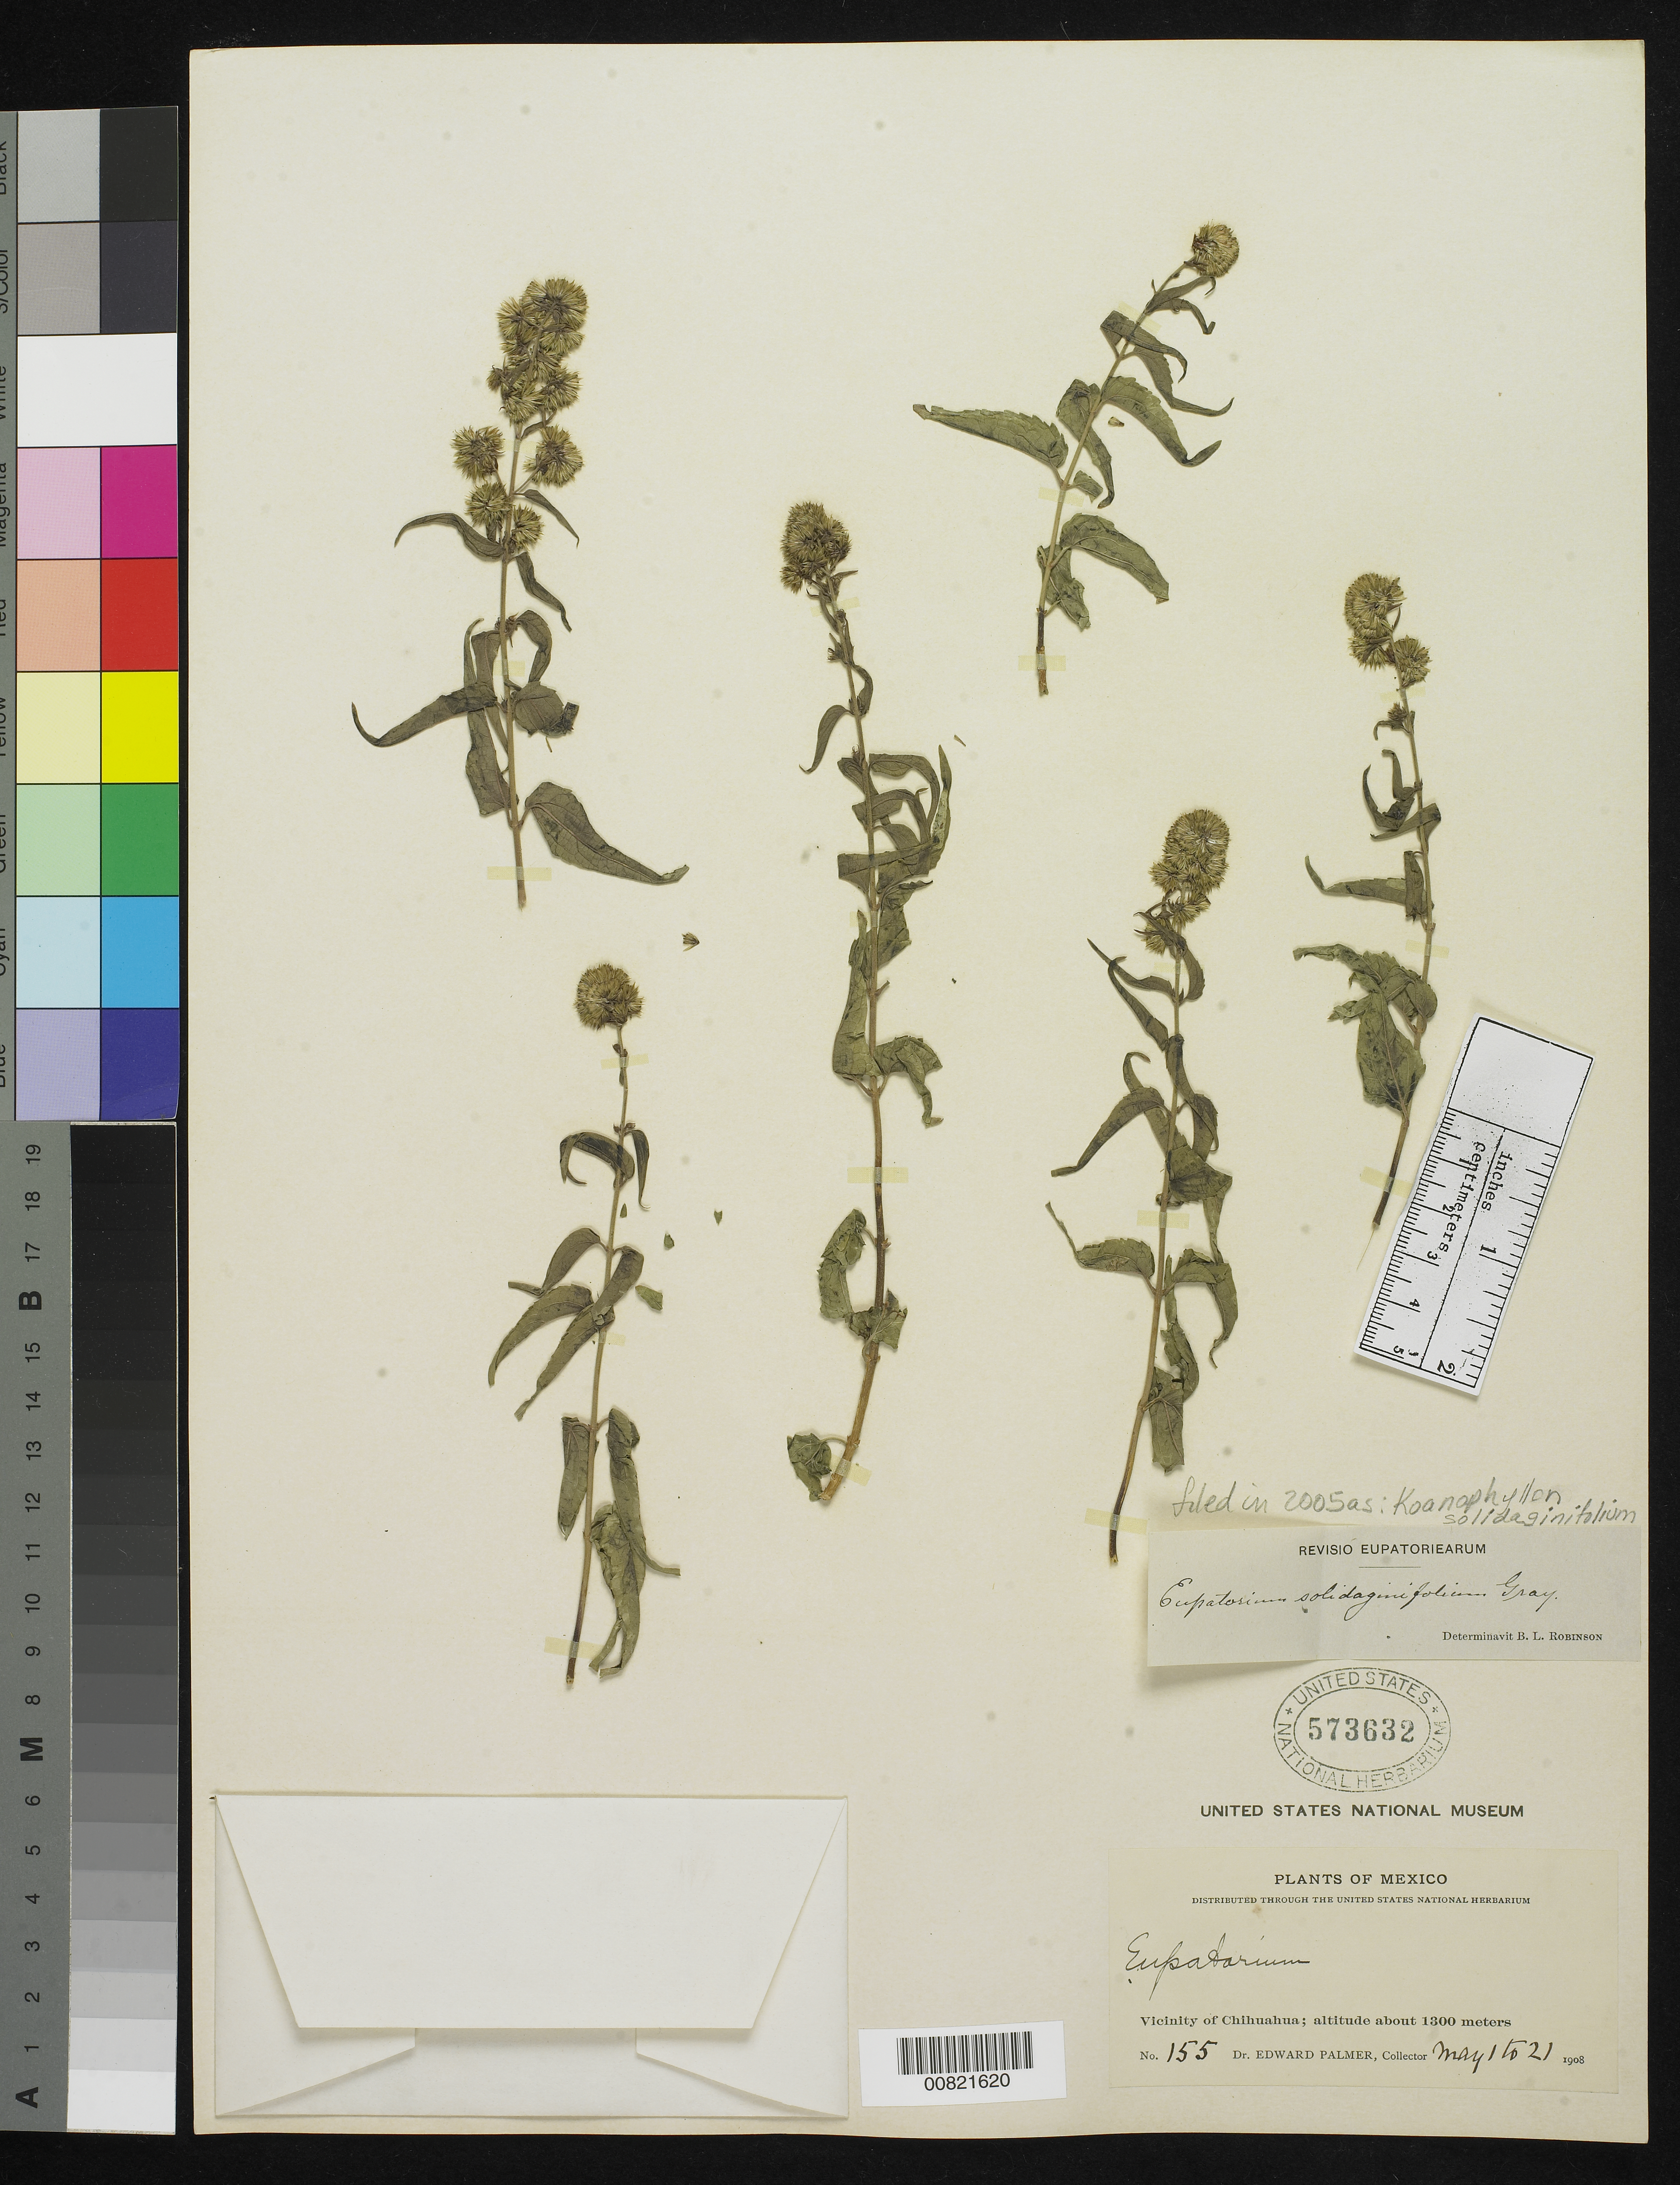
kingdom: Plantae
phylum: Tracheophyta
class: Magnoliopsida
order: Asterales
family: Asteraceae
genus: Koanophyllon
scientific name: Koanophyllon solidaginifolium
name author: (A. Gray) R.M. King & H. Rob.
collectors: E. Palmer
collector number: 155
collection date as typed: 01 May 1908 to 21 May 1908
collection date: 1908-05-01/1908-05-21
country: Mexico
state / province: Chihuahua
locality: Vicinity of Chihuahua.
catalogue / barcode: US 573632